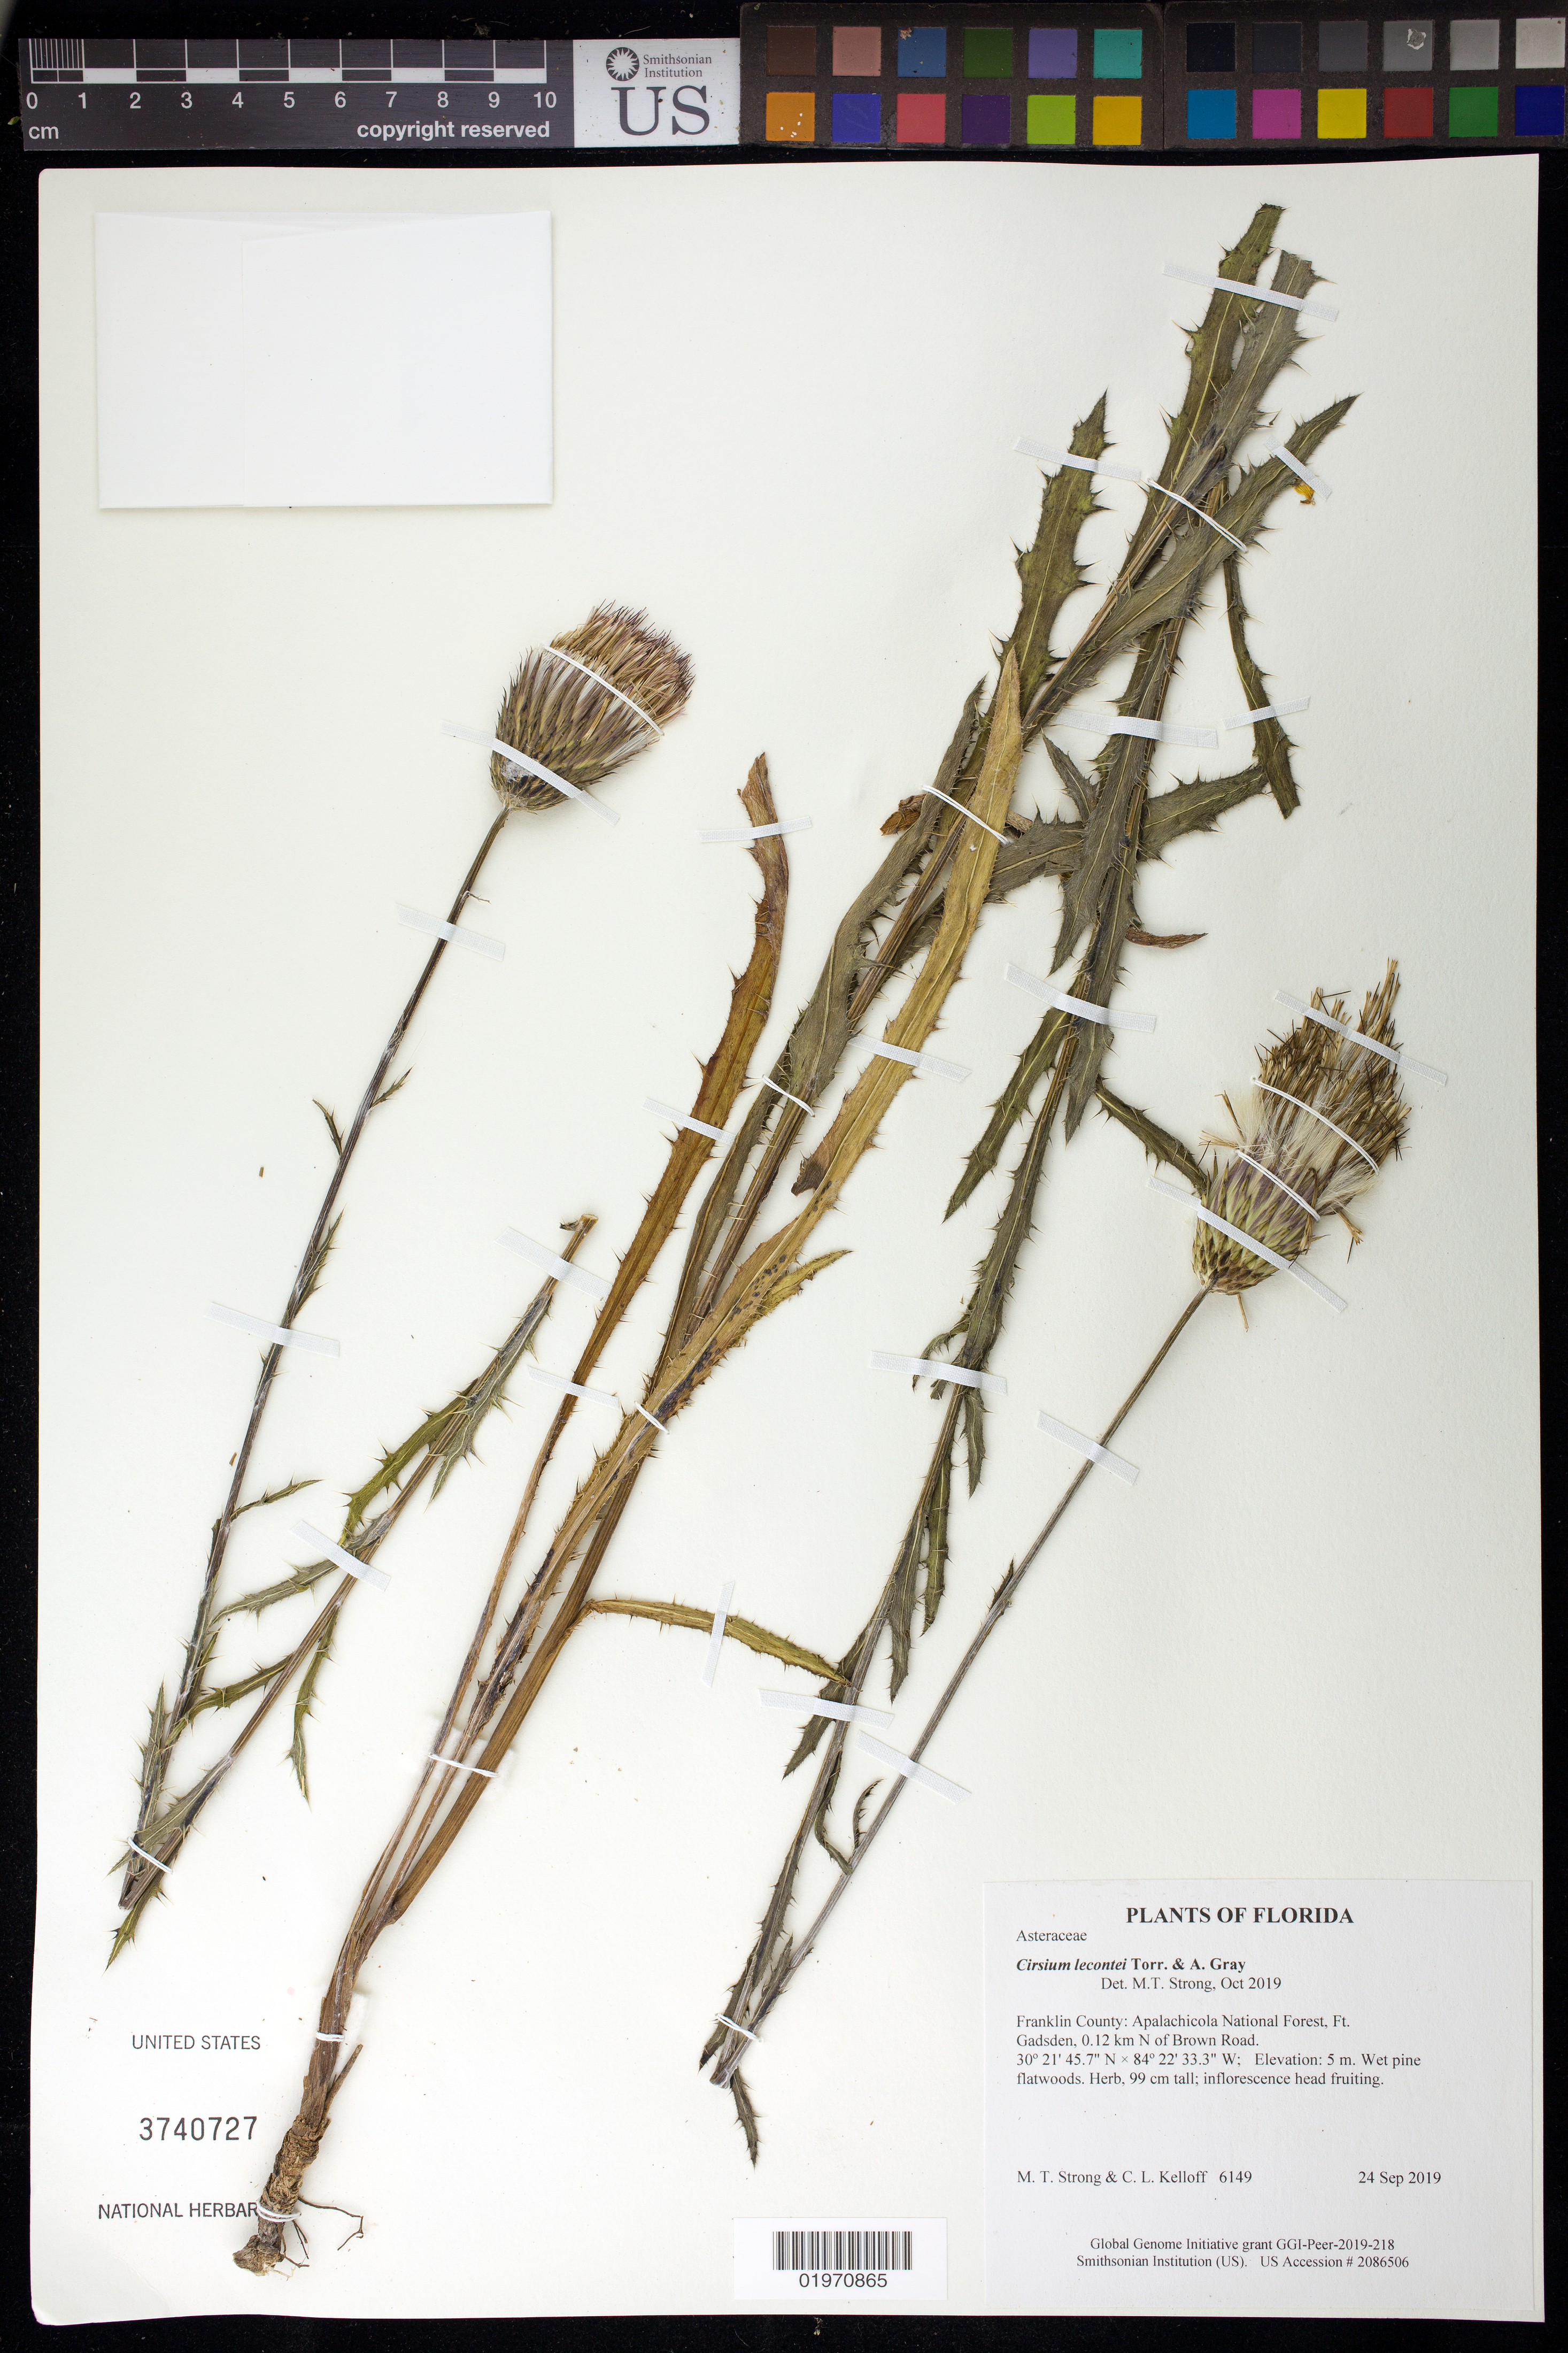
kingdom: Plantae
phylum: Tracheophyta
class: Magnoliopsida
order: Asterales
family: Asteraceae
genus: Cirsium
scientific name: Cirsium lecontei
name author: Torr. & A. Gray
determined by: Strong, Mark T., (BOT), Smithsonian Institution - National Museum of Natural History (UNITED STATES)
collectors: M. T. Strong & C. L. Kelloff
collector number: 6149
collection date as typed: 24 Sep 2019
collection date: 2019-09-24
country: United States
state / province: Florida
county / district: Franklin County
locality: Apalachicola National Forest, Ft. Gadsden, 0.12 km N of Brown Road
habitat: Wet pine flatwoods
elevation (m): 5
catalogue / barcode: US 3740727